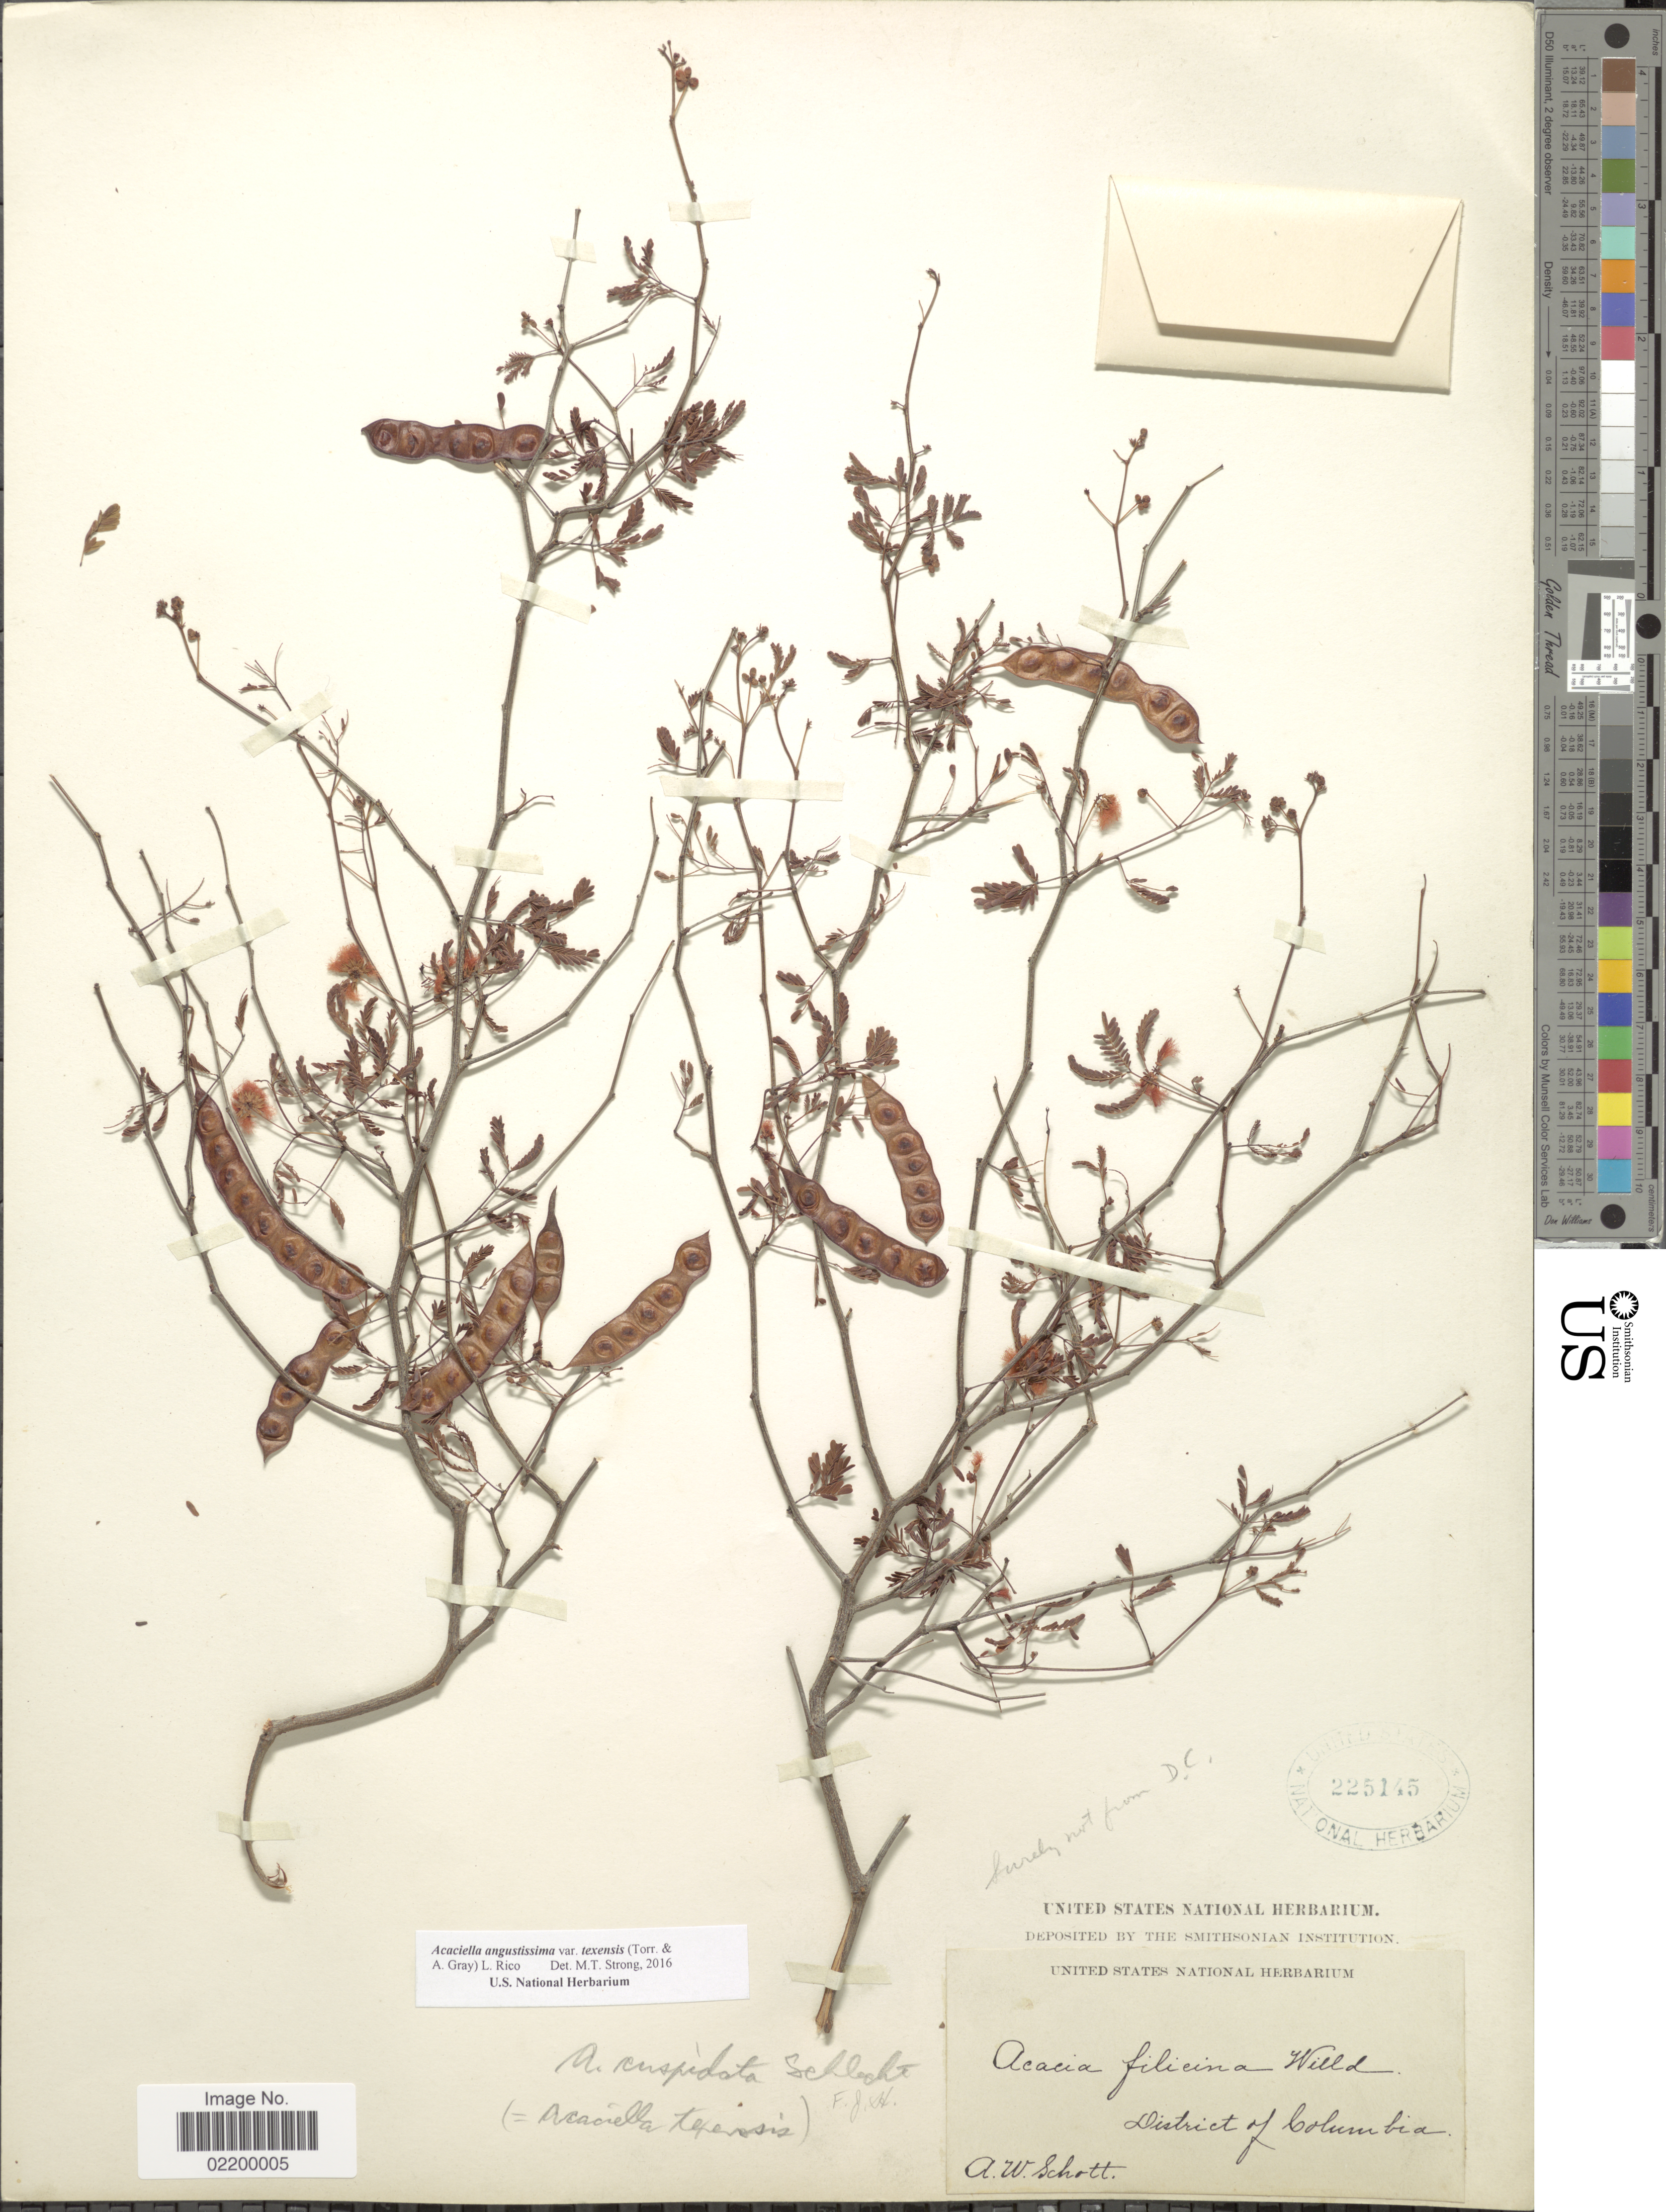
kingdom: Plantae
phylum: Tracheophyta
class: Magnoliopsida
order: Fabales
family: Fabaceae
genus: Acaciella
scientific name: Acaciella angustissima var. texensis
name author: (Nutt. ex Torr. & A. Gray) L. Rico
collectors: A. W. Schott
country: United States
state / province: District of Columbia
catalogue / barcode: US 225145